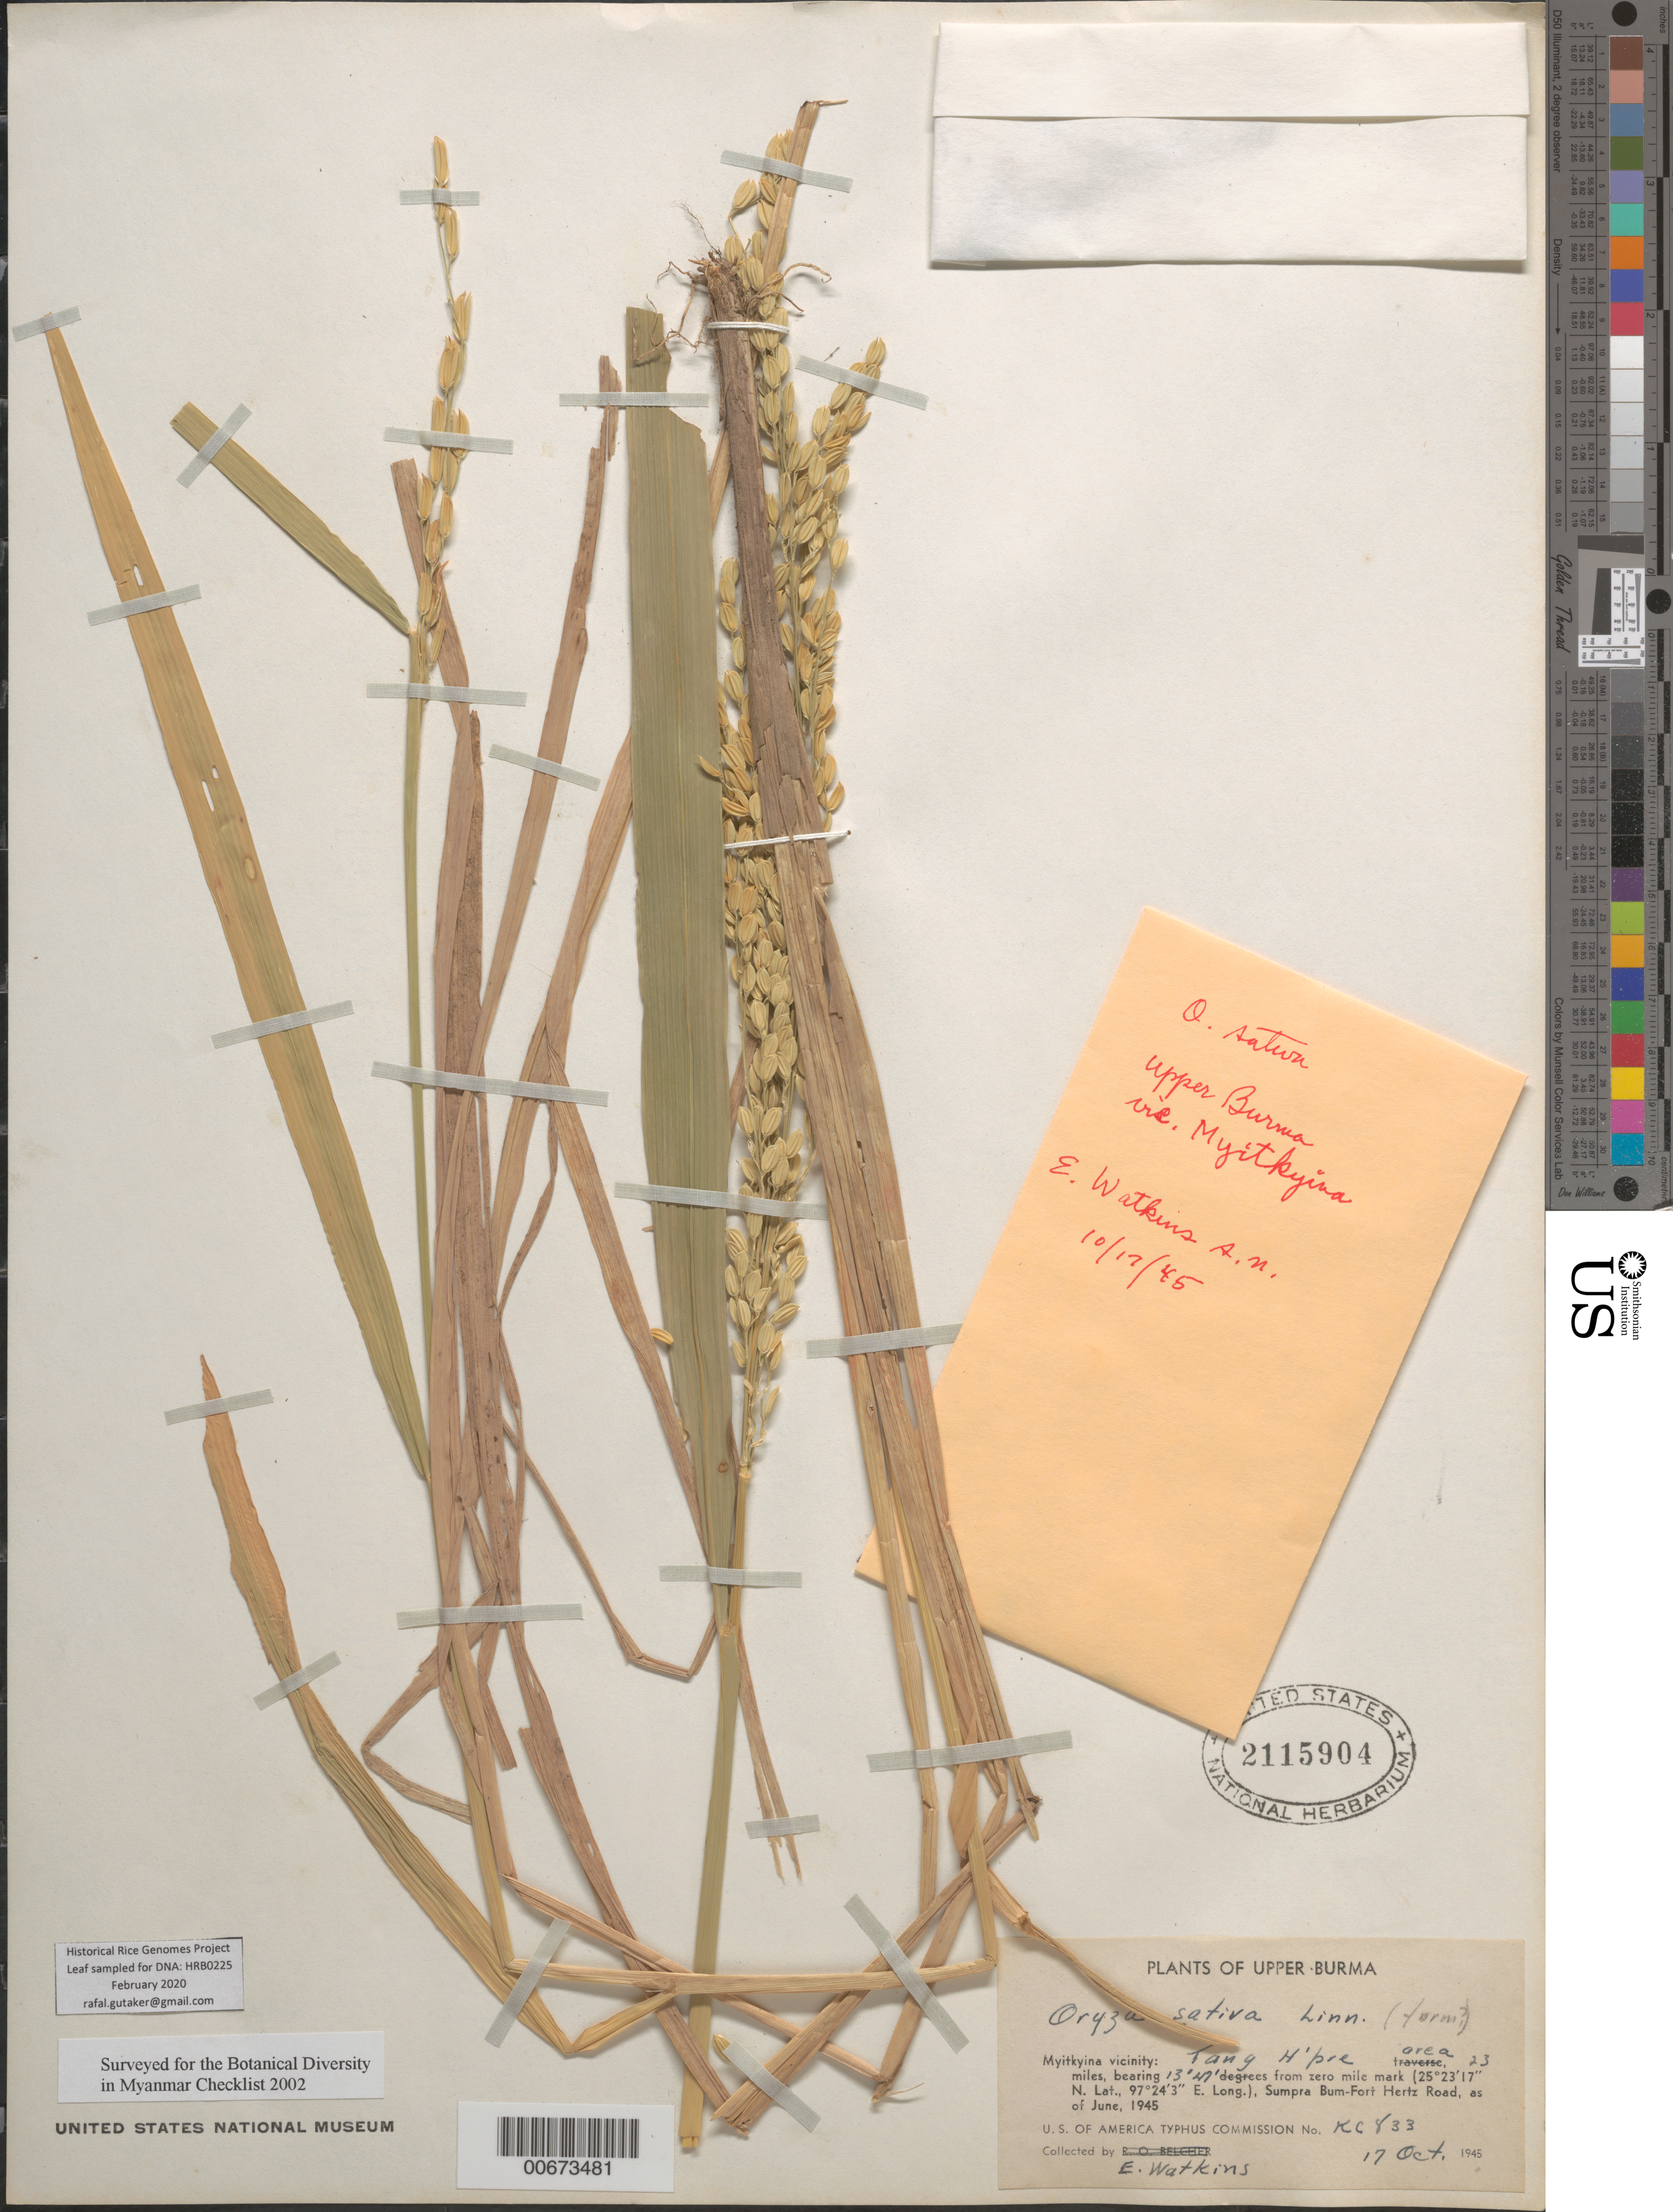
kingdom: Plantae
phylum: Tracheophyta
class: Liliopsida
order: Poales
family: Poaceae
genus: Oryza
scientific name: Oryza sativa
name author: L.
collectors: Watkins, E.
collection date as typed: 17 Oct 1945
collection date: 1945-10-17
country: Myanmar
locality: Myitkyina, Tang H'pre, Sumpra Bum-Fort Hertz Road.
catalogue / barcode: US 2115904